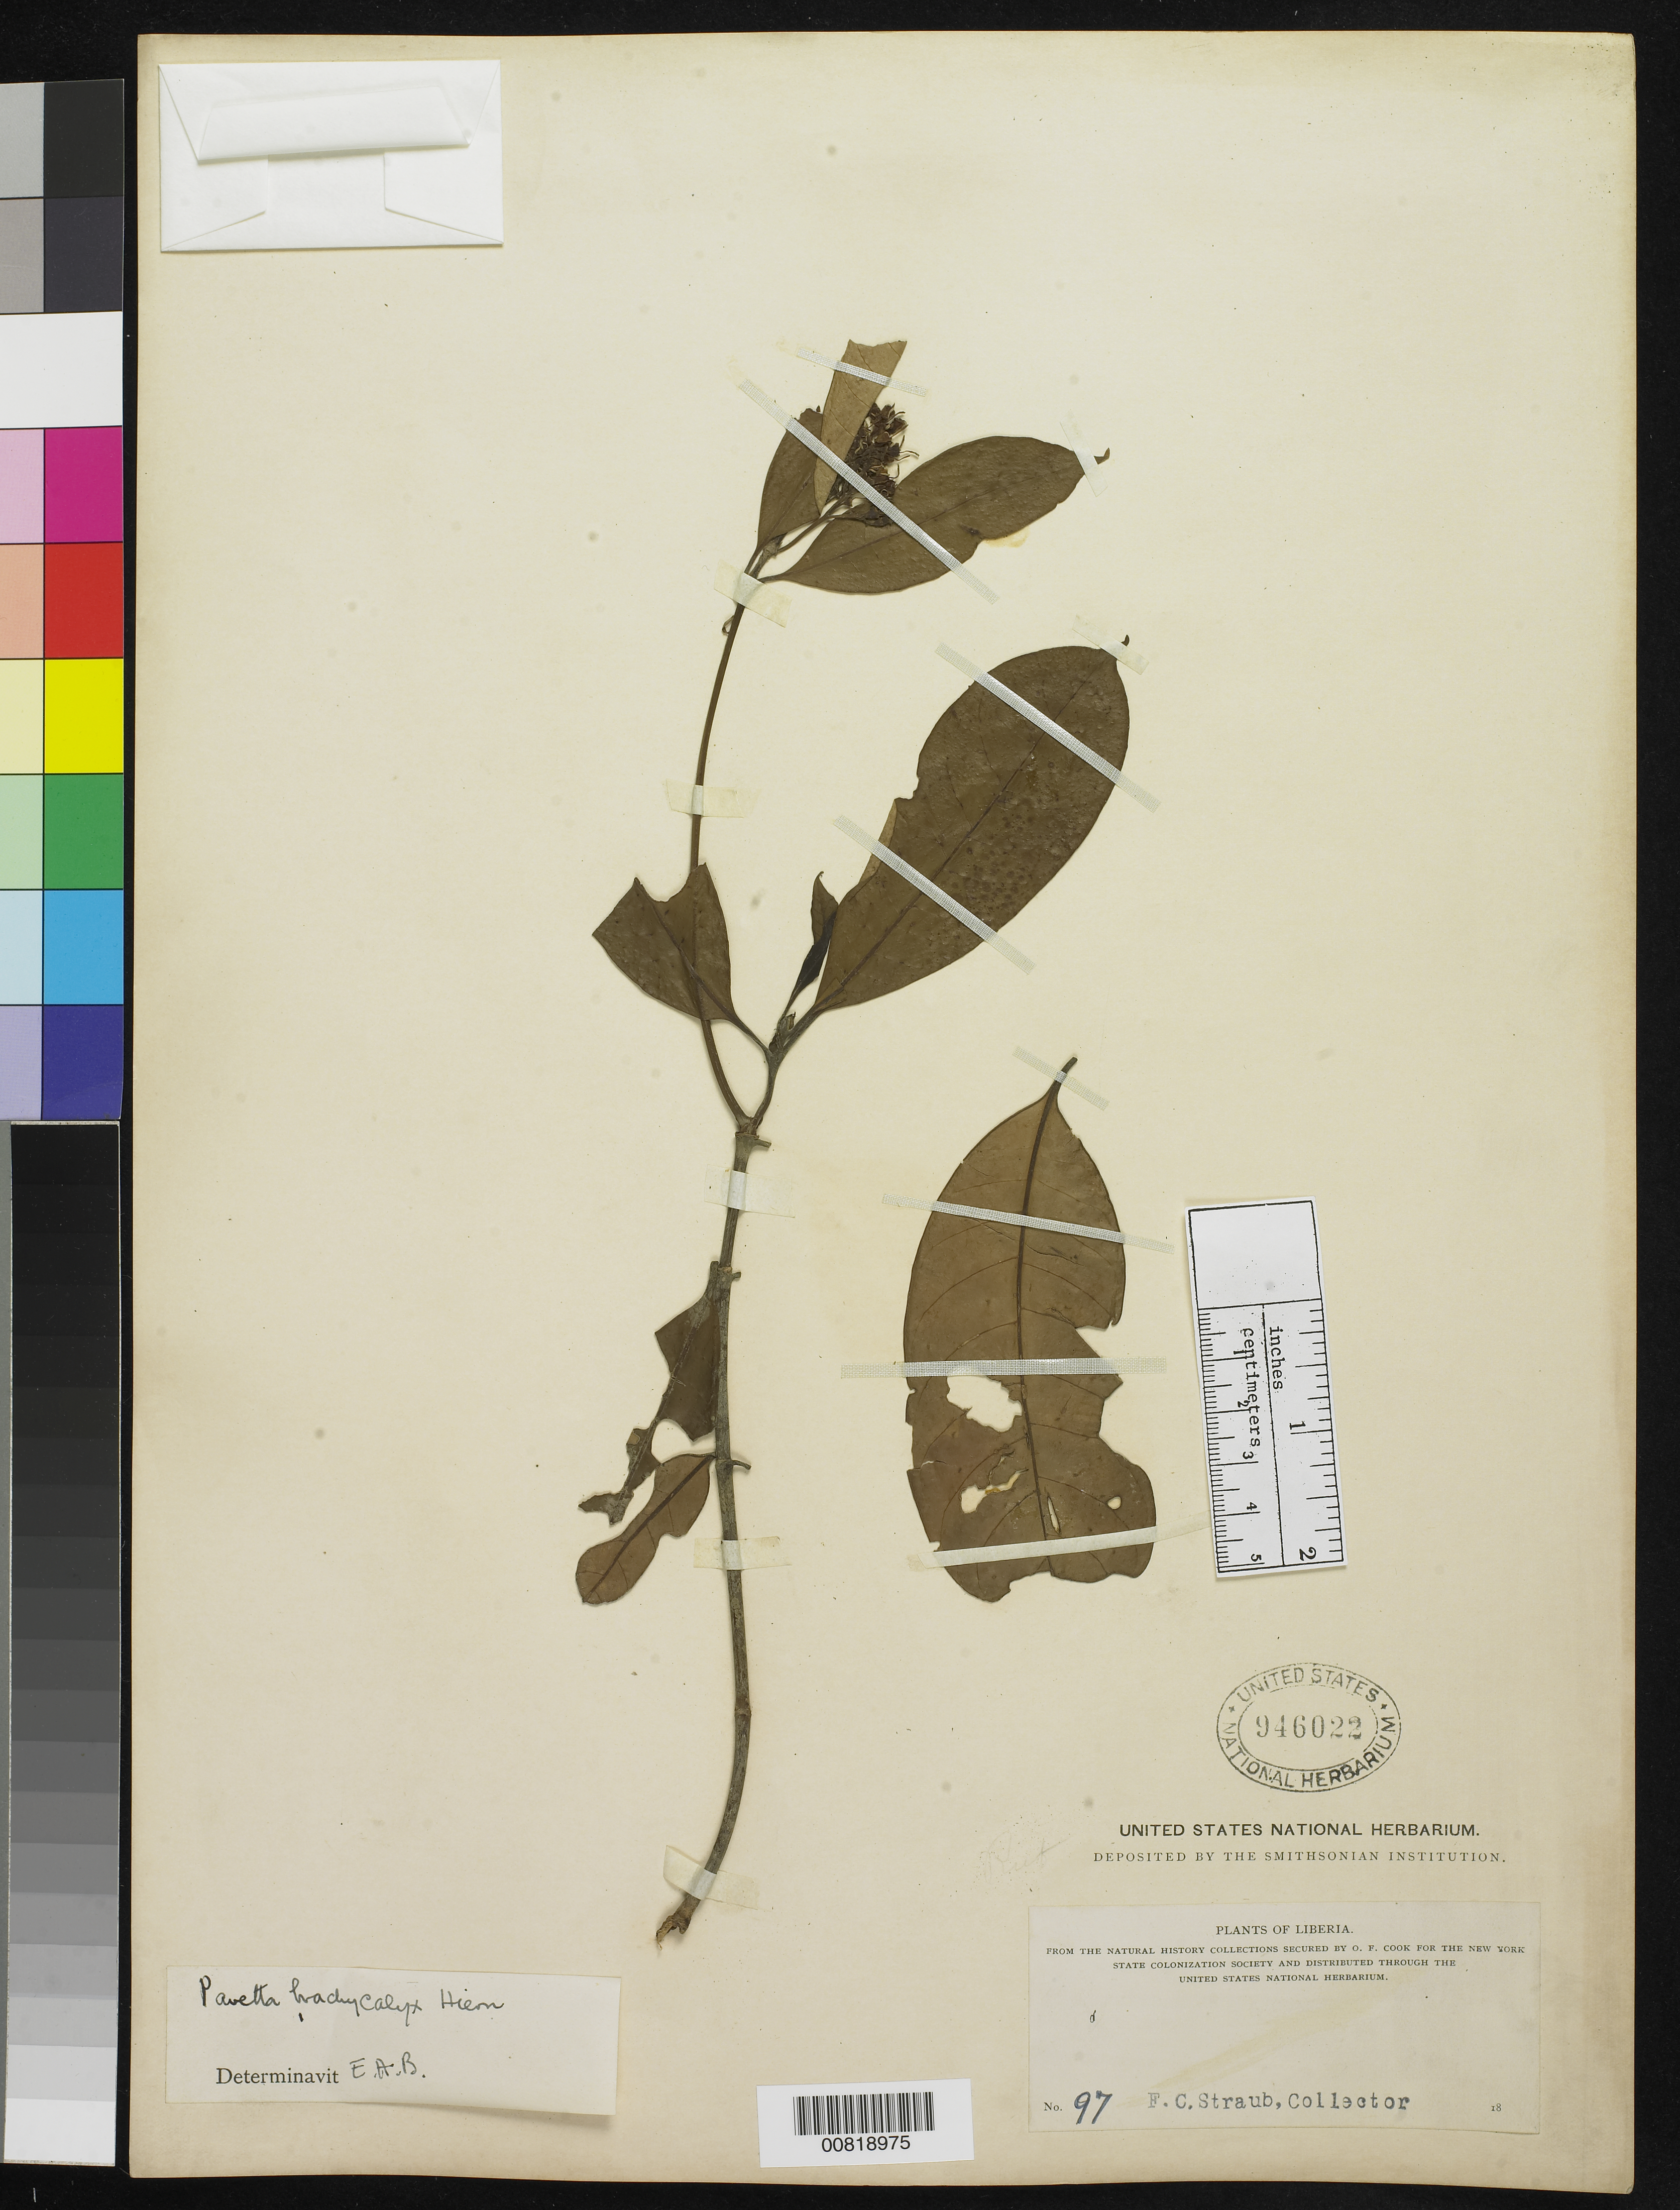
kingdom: Plantae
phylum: Tracheophyta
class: Magnoliopsida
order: Gentianales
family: Rubiaceae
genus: Pavetta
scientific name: Pavetta brachycalyx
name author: Hiern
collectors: F. Straub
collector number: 97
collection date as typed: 18--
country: Liberia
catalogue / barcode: US 946022